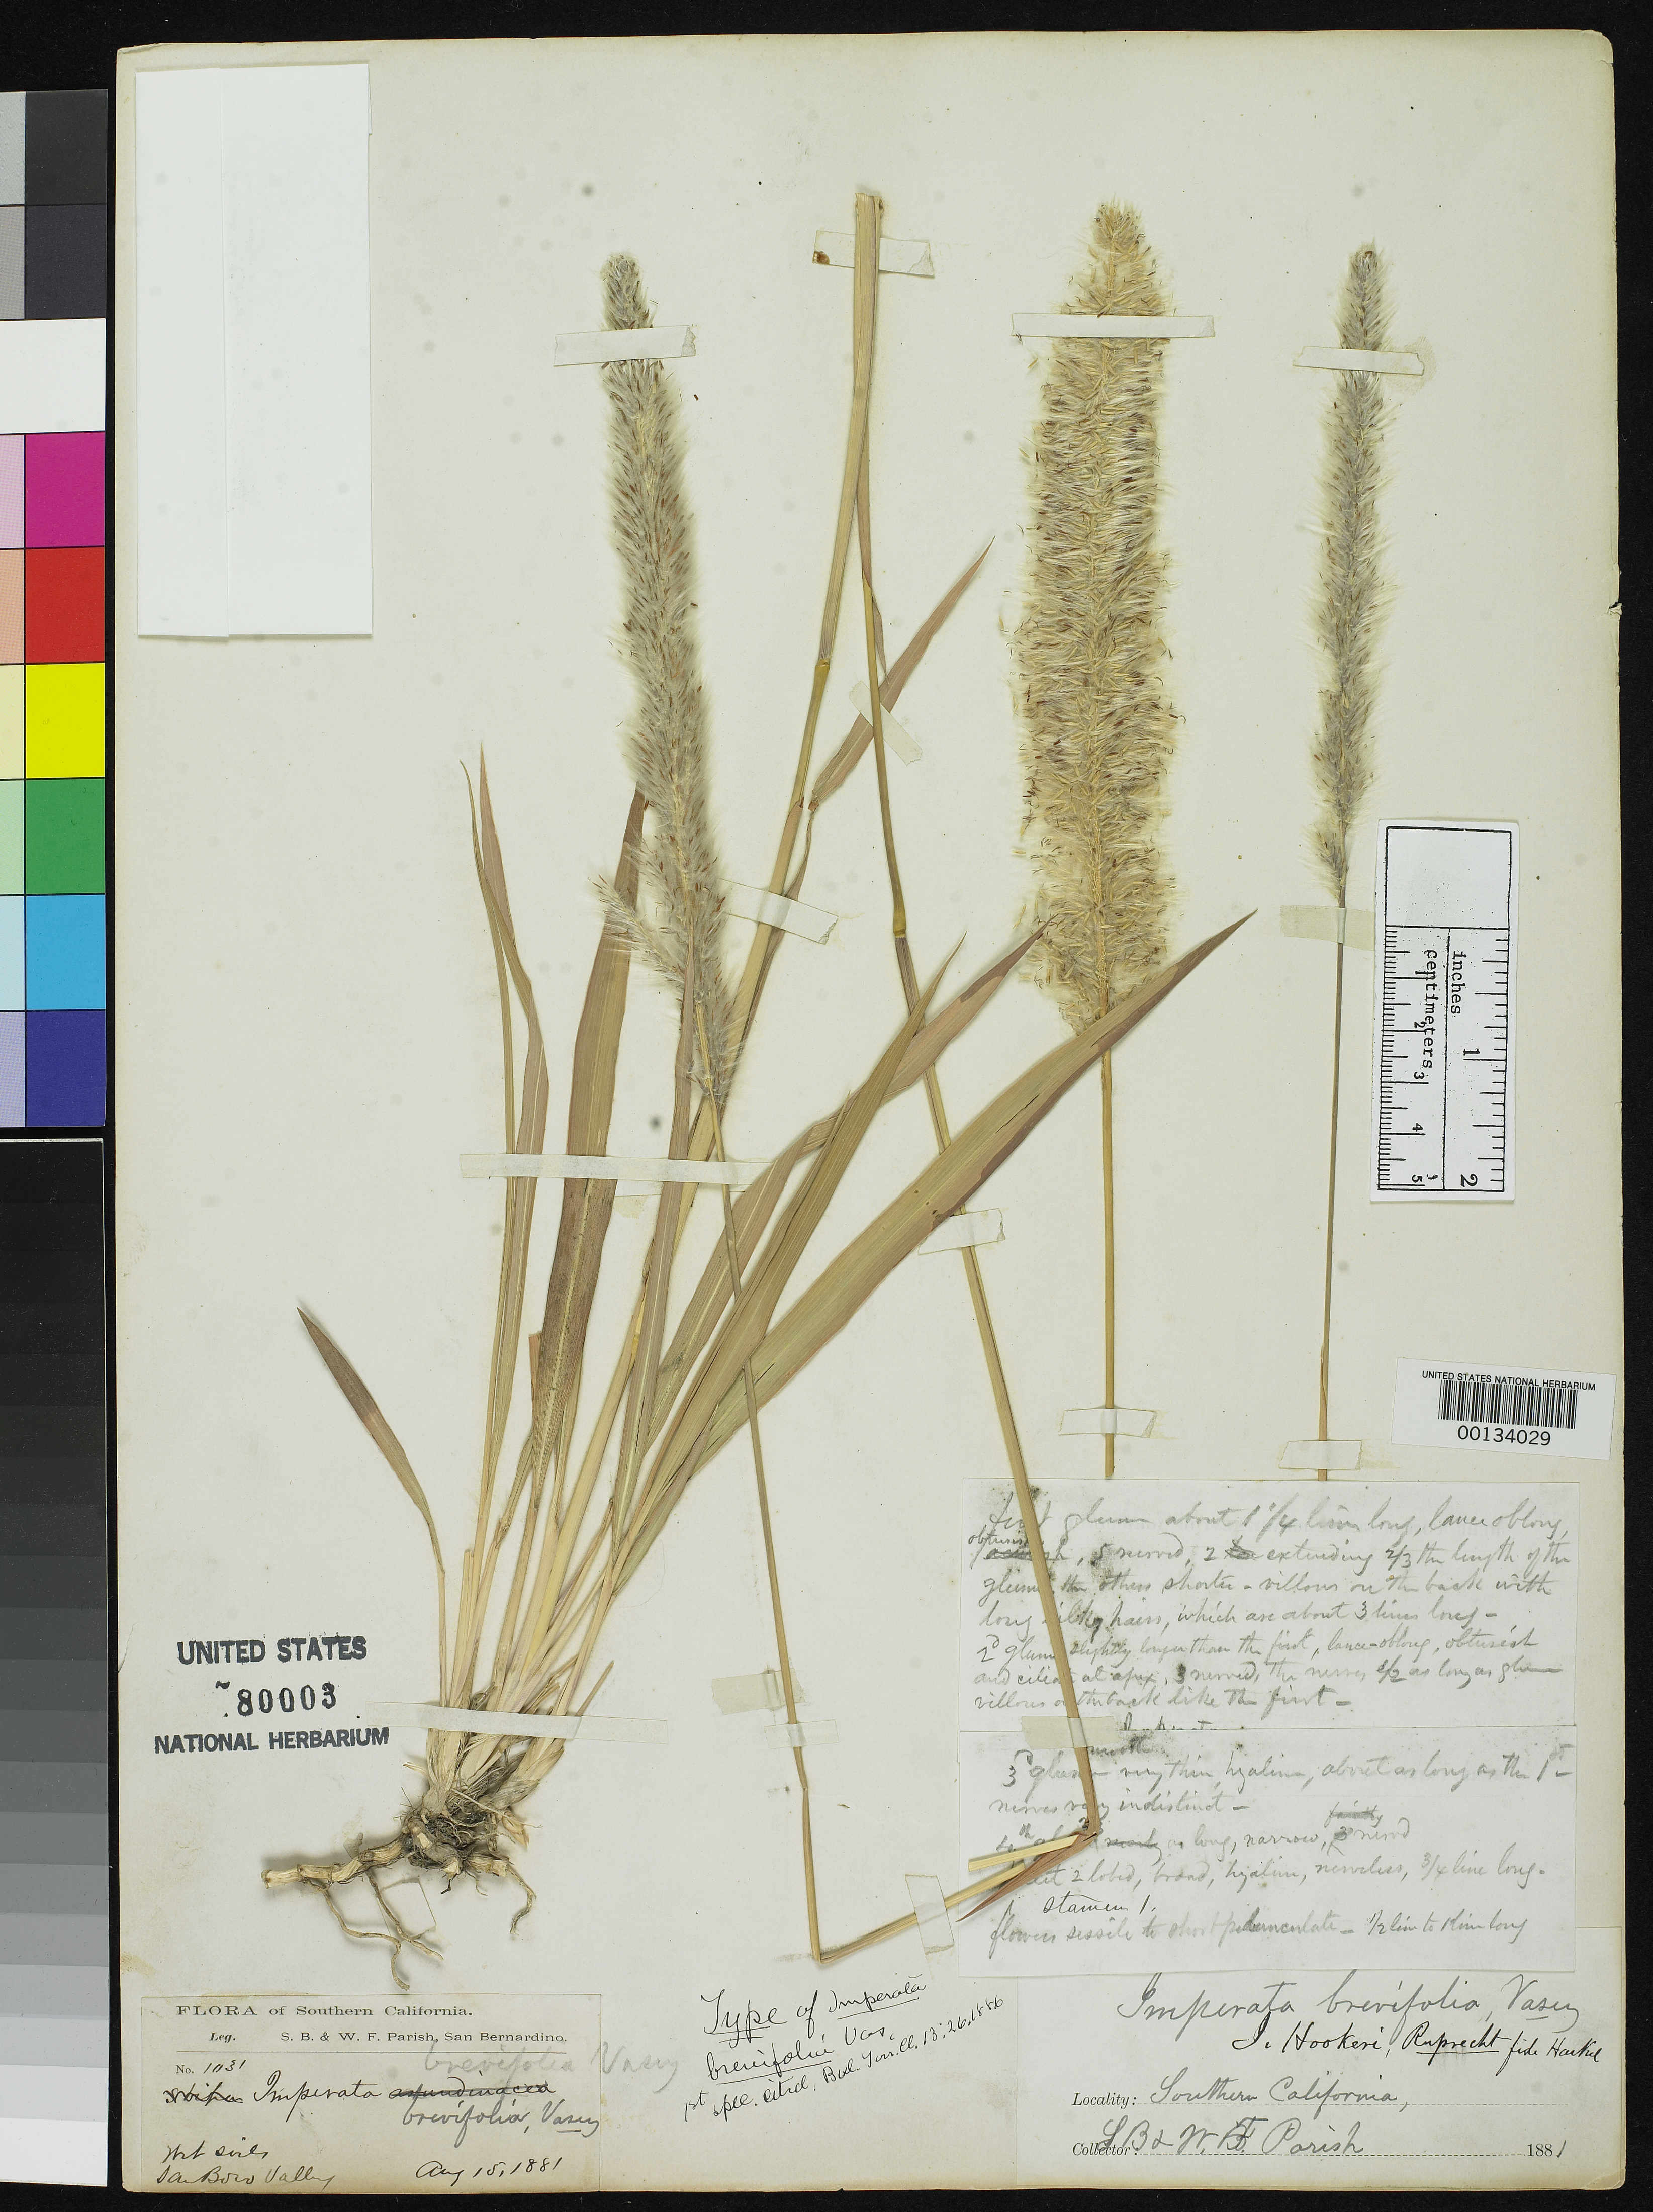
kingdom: Plantae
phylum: Tracheophyta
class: Liliopsida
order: Poales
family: Poaceae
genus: Imperata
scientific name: Imperata brevifolia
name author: Vasey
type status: Isosyntype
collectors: S. B. Parish & W. F. Parish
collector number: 1031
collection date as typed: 15 Aug 1881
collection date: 1881-08-15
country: United States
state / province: California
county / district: San Bernardino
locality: San Bernardino.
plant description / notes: Not effectively lectotypified by McVaugh (1983, Fl. Novo-Gal. 14: 200) who cited "lectotype" at US but did not specify by citation or annotation which of 2 US sheets of Parish 1031 (with different collection dates) is the lectotype.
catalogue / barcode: US 80003